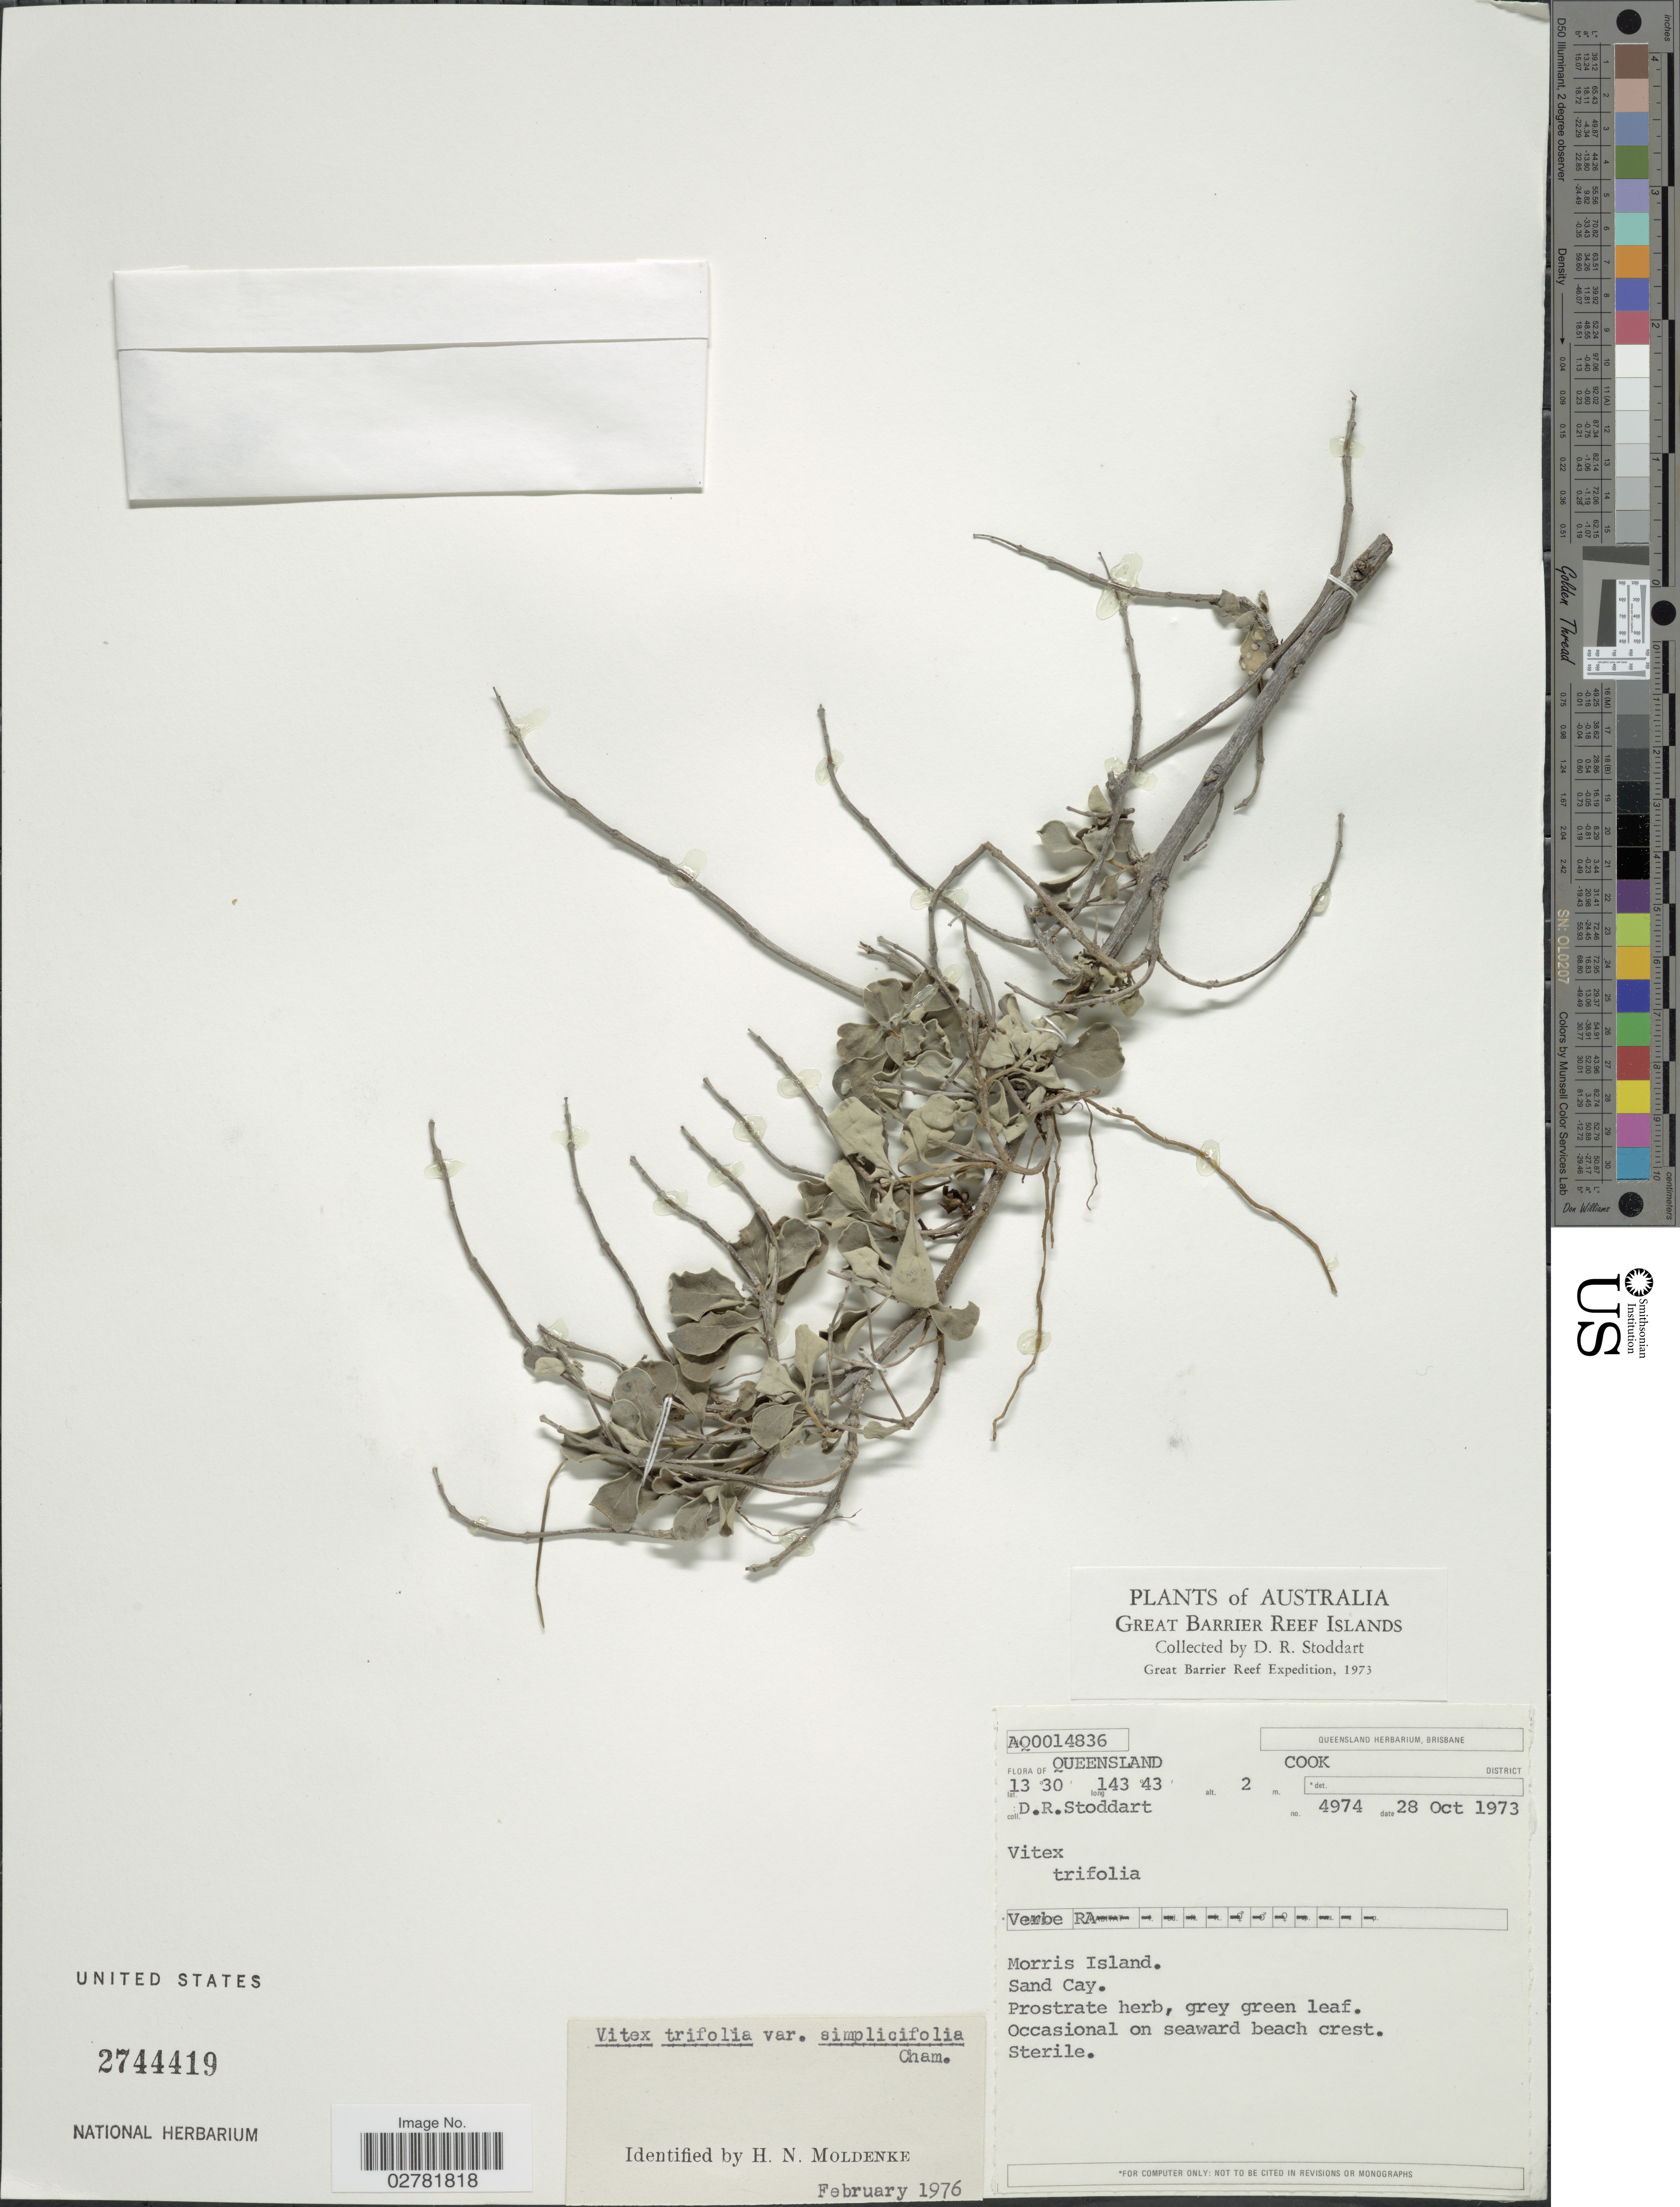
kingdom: Plantae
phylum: Tracheophyta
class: Magnoliopsida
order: Lamiales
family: Lamiaceae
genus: Vitex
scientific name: Vitex ovata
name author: Thunb.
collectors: D. R. Stoddart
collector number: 4974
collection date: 1973-10-28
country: Australia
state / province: Queensland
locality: Great Barrier Reef Islands. Cook District. Morris Island.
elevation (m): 2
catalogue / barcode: US 2744419